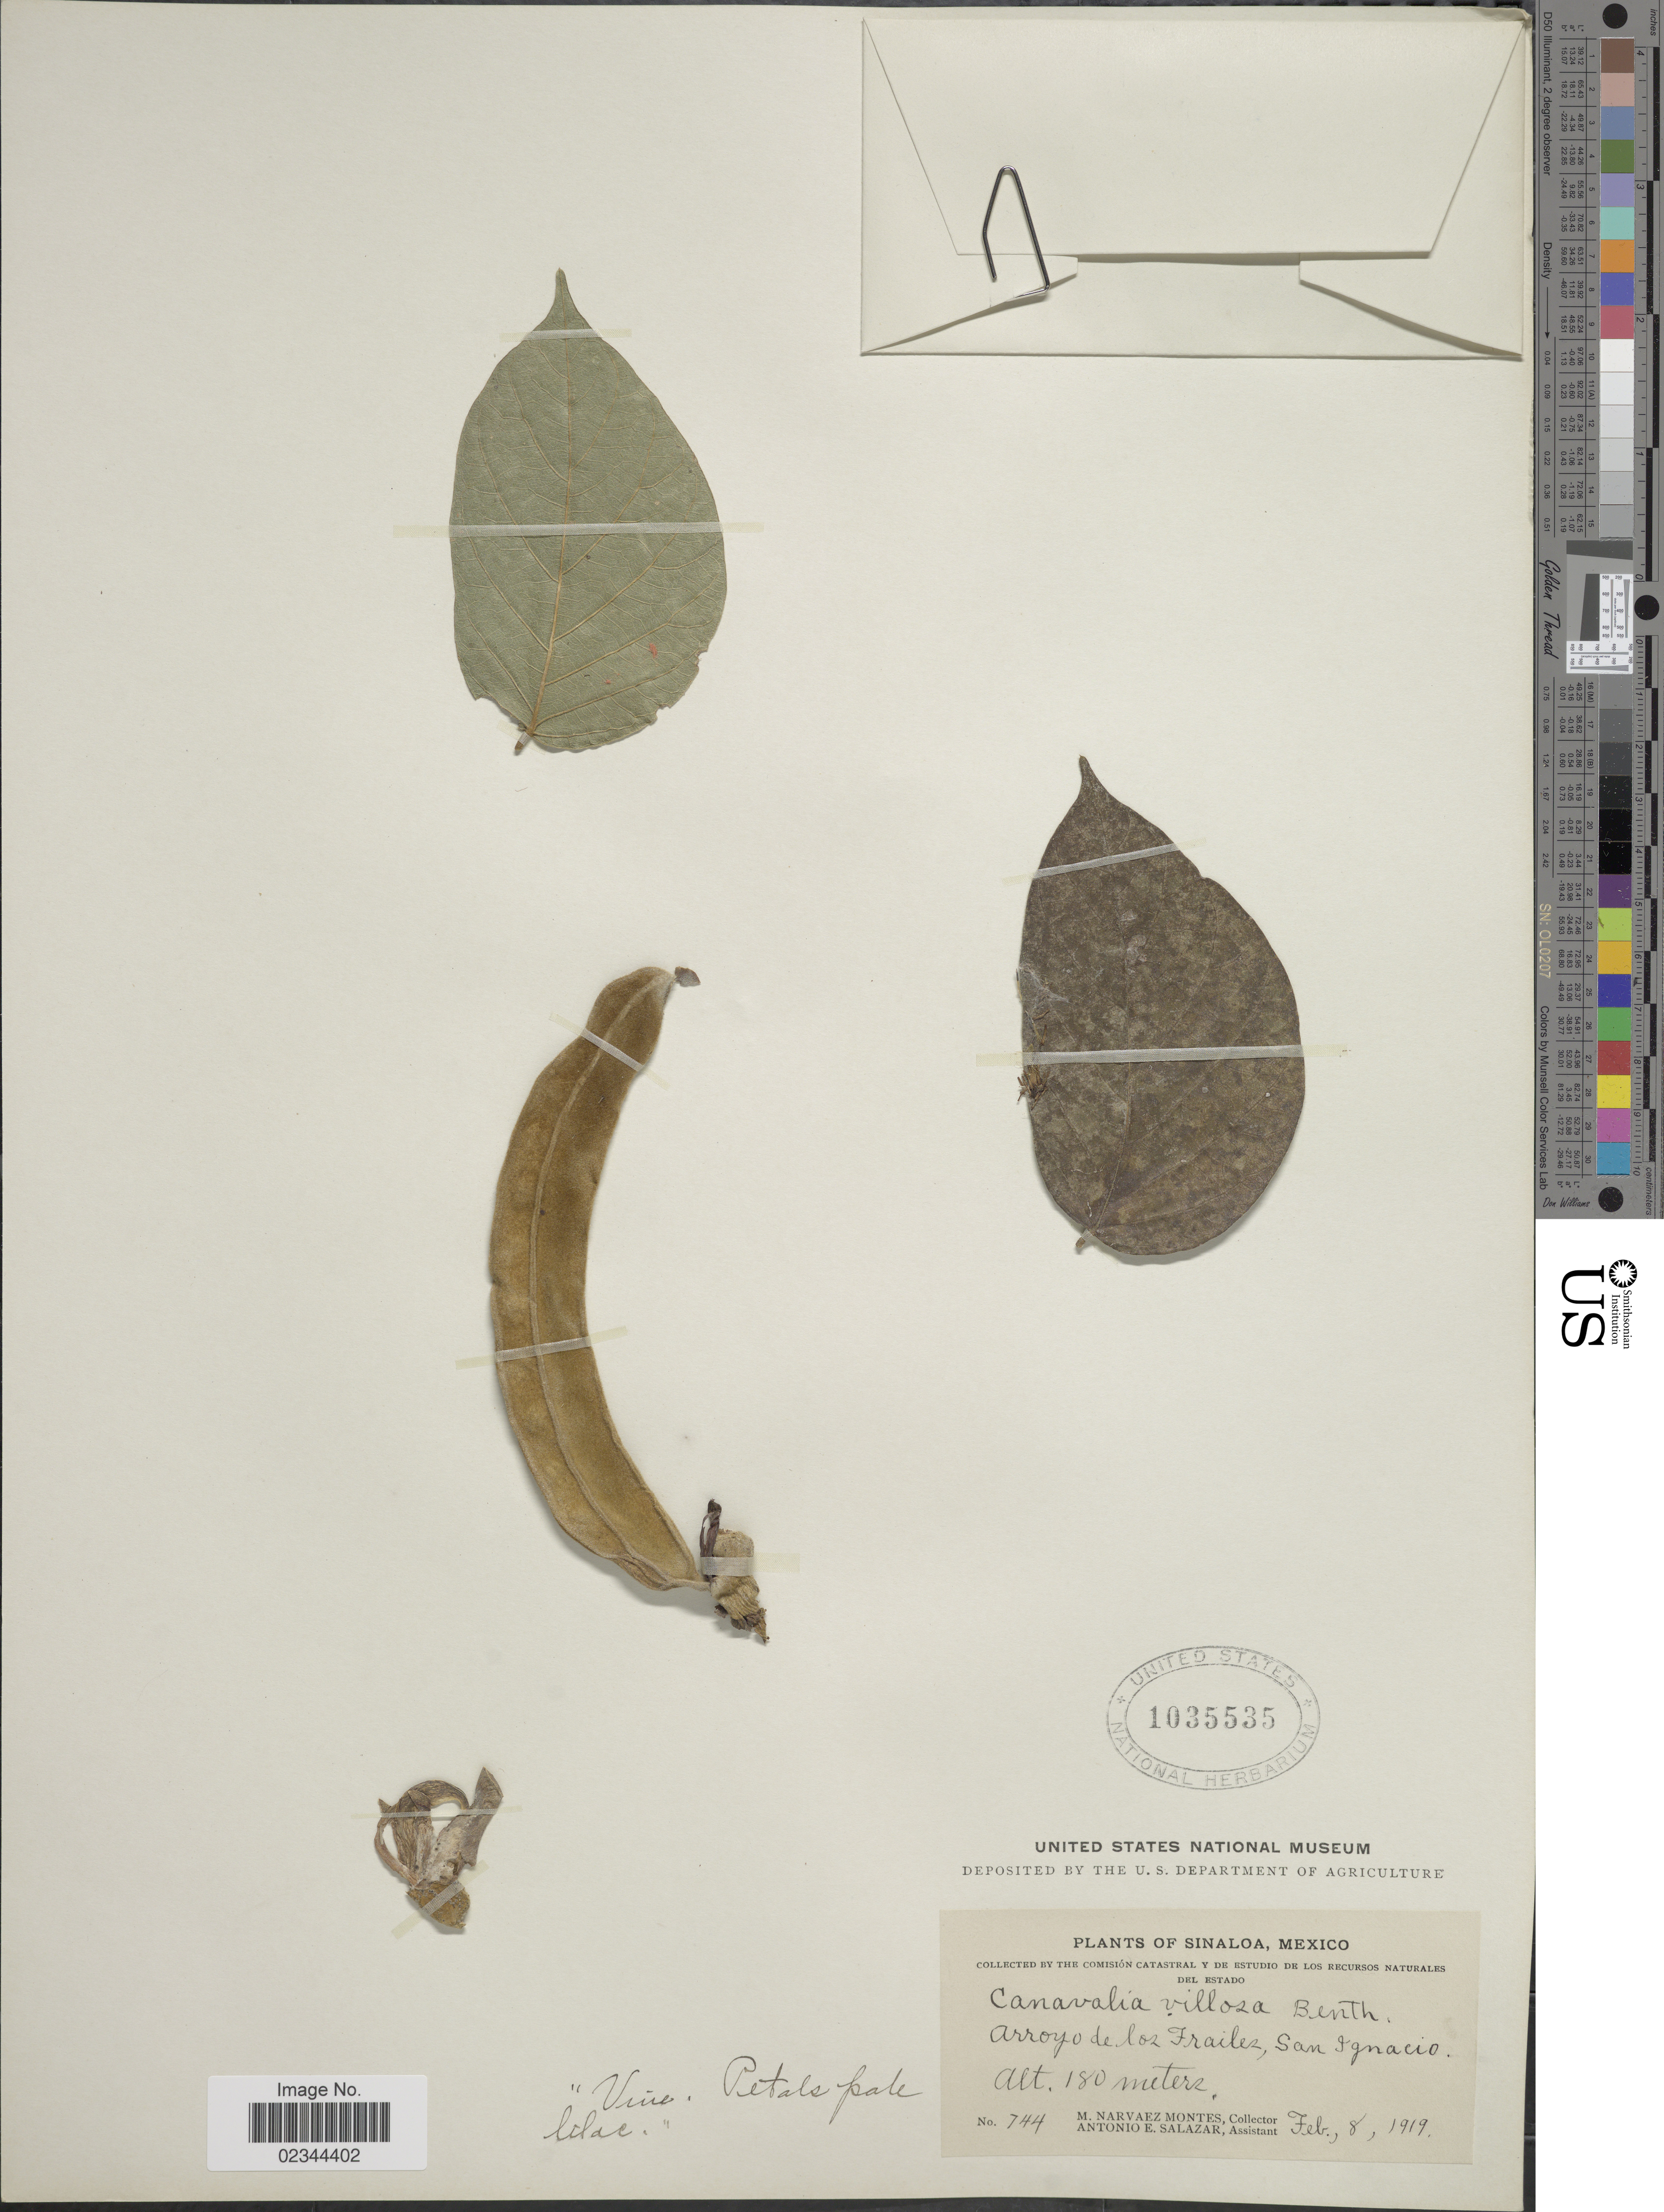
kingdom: Plantae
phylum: Tracheophyta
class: Magnoliopsida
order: Fabales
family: Fabaceae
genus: Canavalia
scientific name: Canavalia villosa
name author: Benth.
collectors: M. Navarez Montes & A. E. Salazar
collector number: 744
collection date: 1919-02-08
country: Mexico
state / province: Sinaloa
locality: Arroyo de los Frailes, San Ignacio.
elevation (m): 180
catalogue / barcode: US 1035535